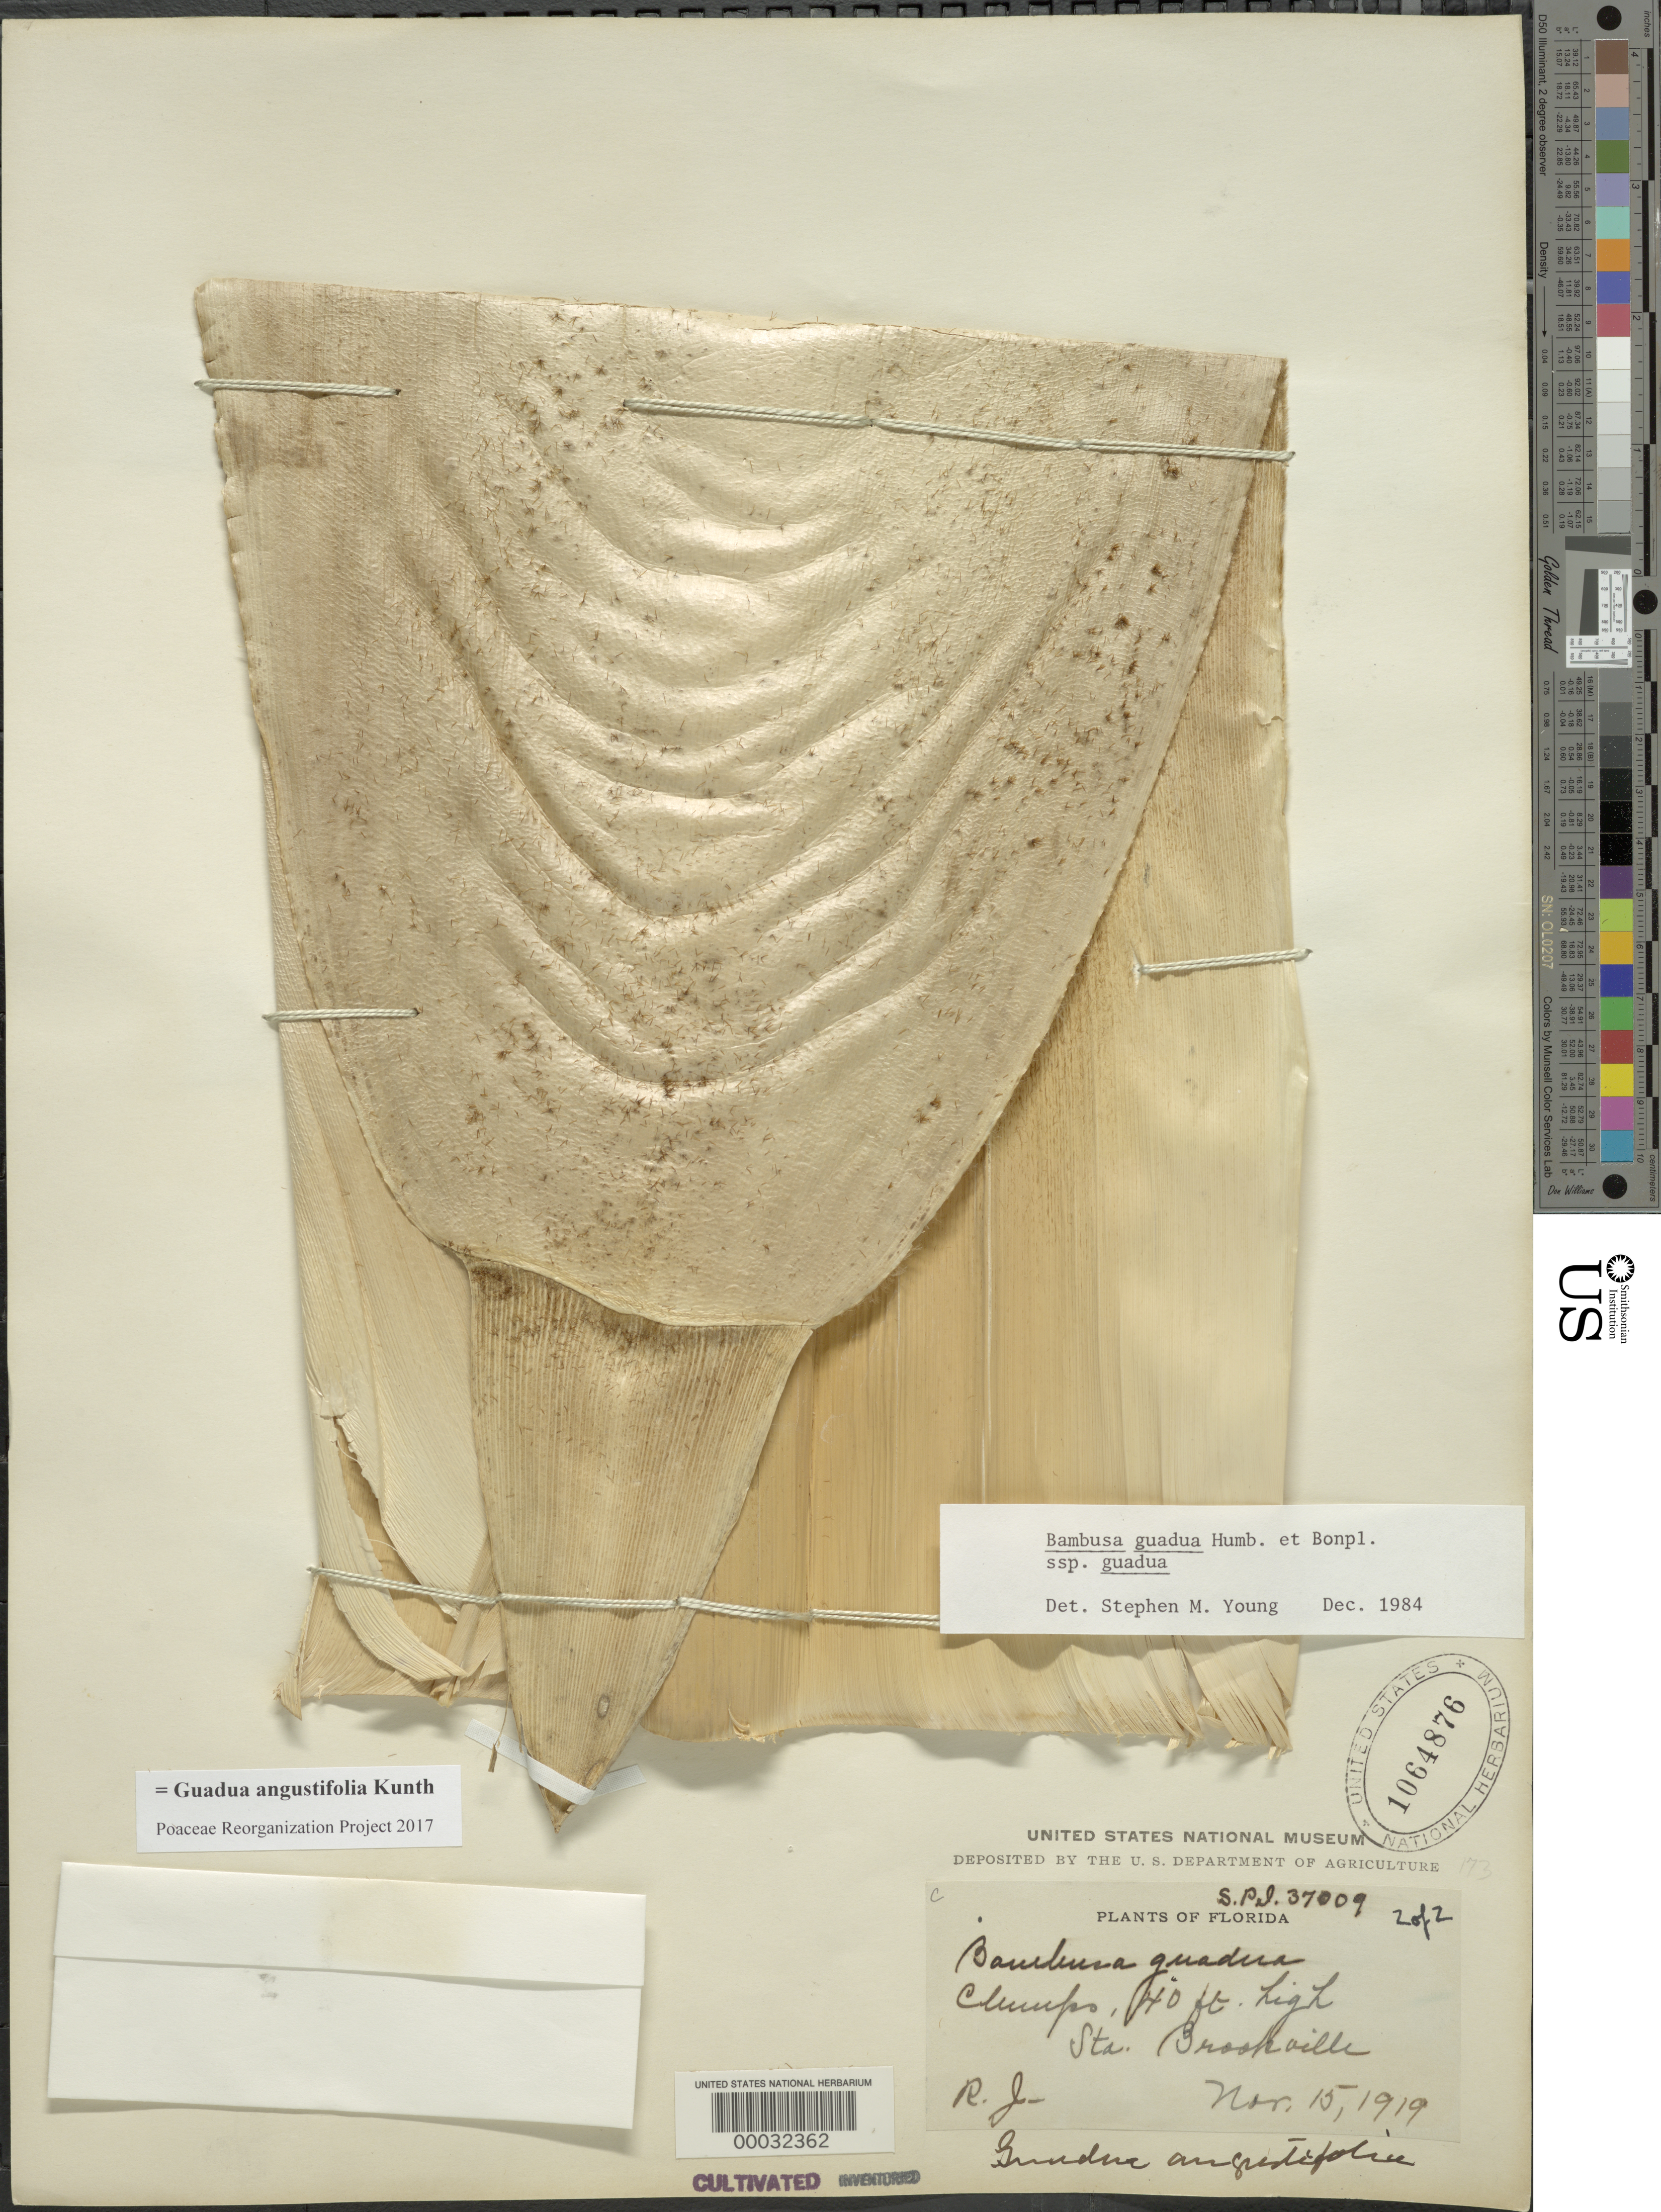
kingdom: Plantae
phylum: Tracheophyta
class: Liliopsida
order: Poales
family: Poaceae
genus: Guadua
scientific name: Guadua angustifolia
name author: Kunth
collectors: R. J.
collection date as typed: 15 Nov 1919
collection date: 1919-11-15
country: United States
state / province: Florida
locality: Plant Introduction Station, Brooksville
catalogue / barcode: US 1064876